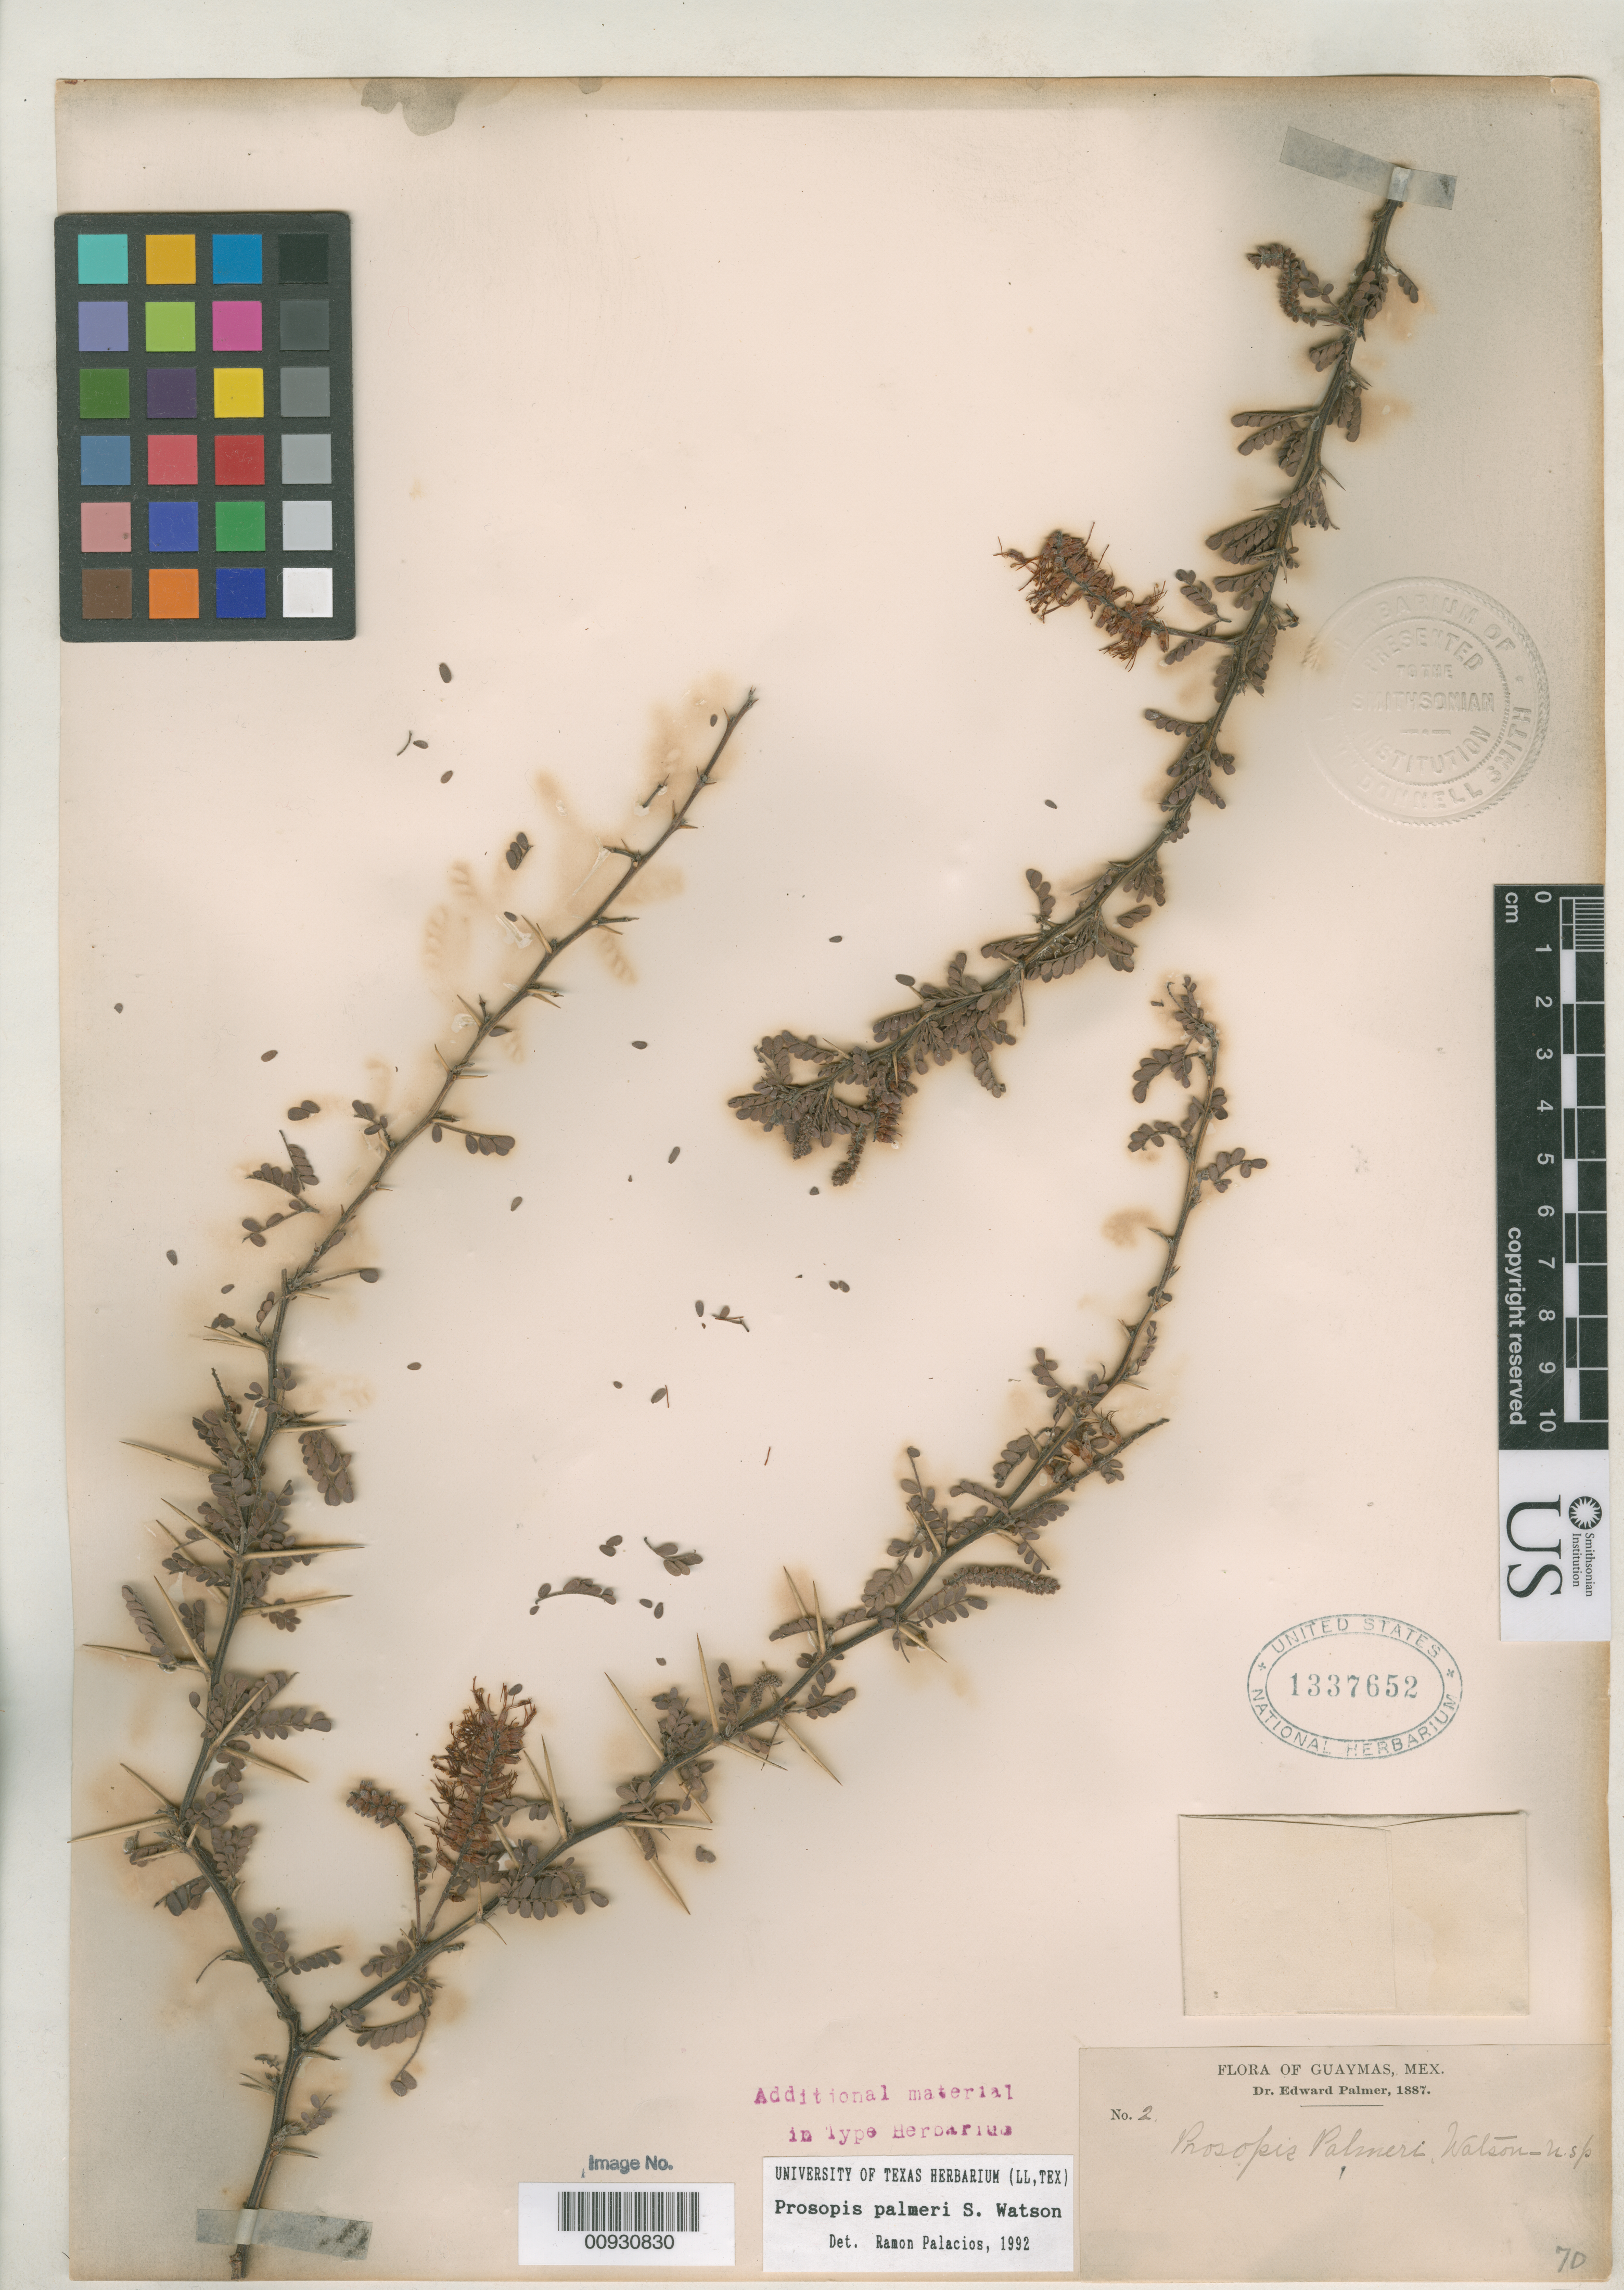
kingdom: Plantae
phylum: Tracheophyta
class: Magnoliopsida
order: Fabales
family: Fabaceae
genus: Prosopis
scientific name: Prosopis palmeri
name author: S. Watson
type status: Isotype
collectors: E. Palmer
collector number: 2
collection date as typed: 1887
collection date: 1887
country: Mexico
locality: Guaymas.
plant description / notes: Holotype is at GH as cited by Burkart (1976).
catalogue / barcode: US 1337652